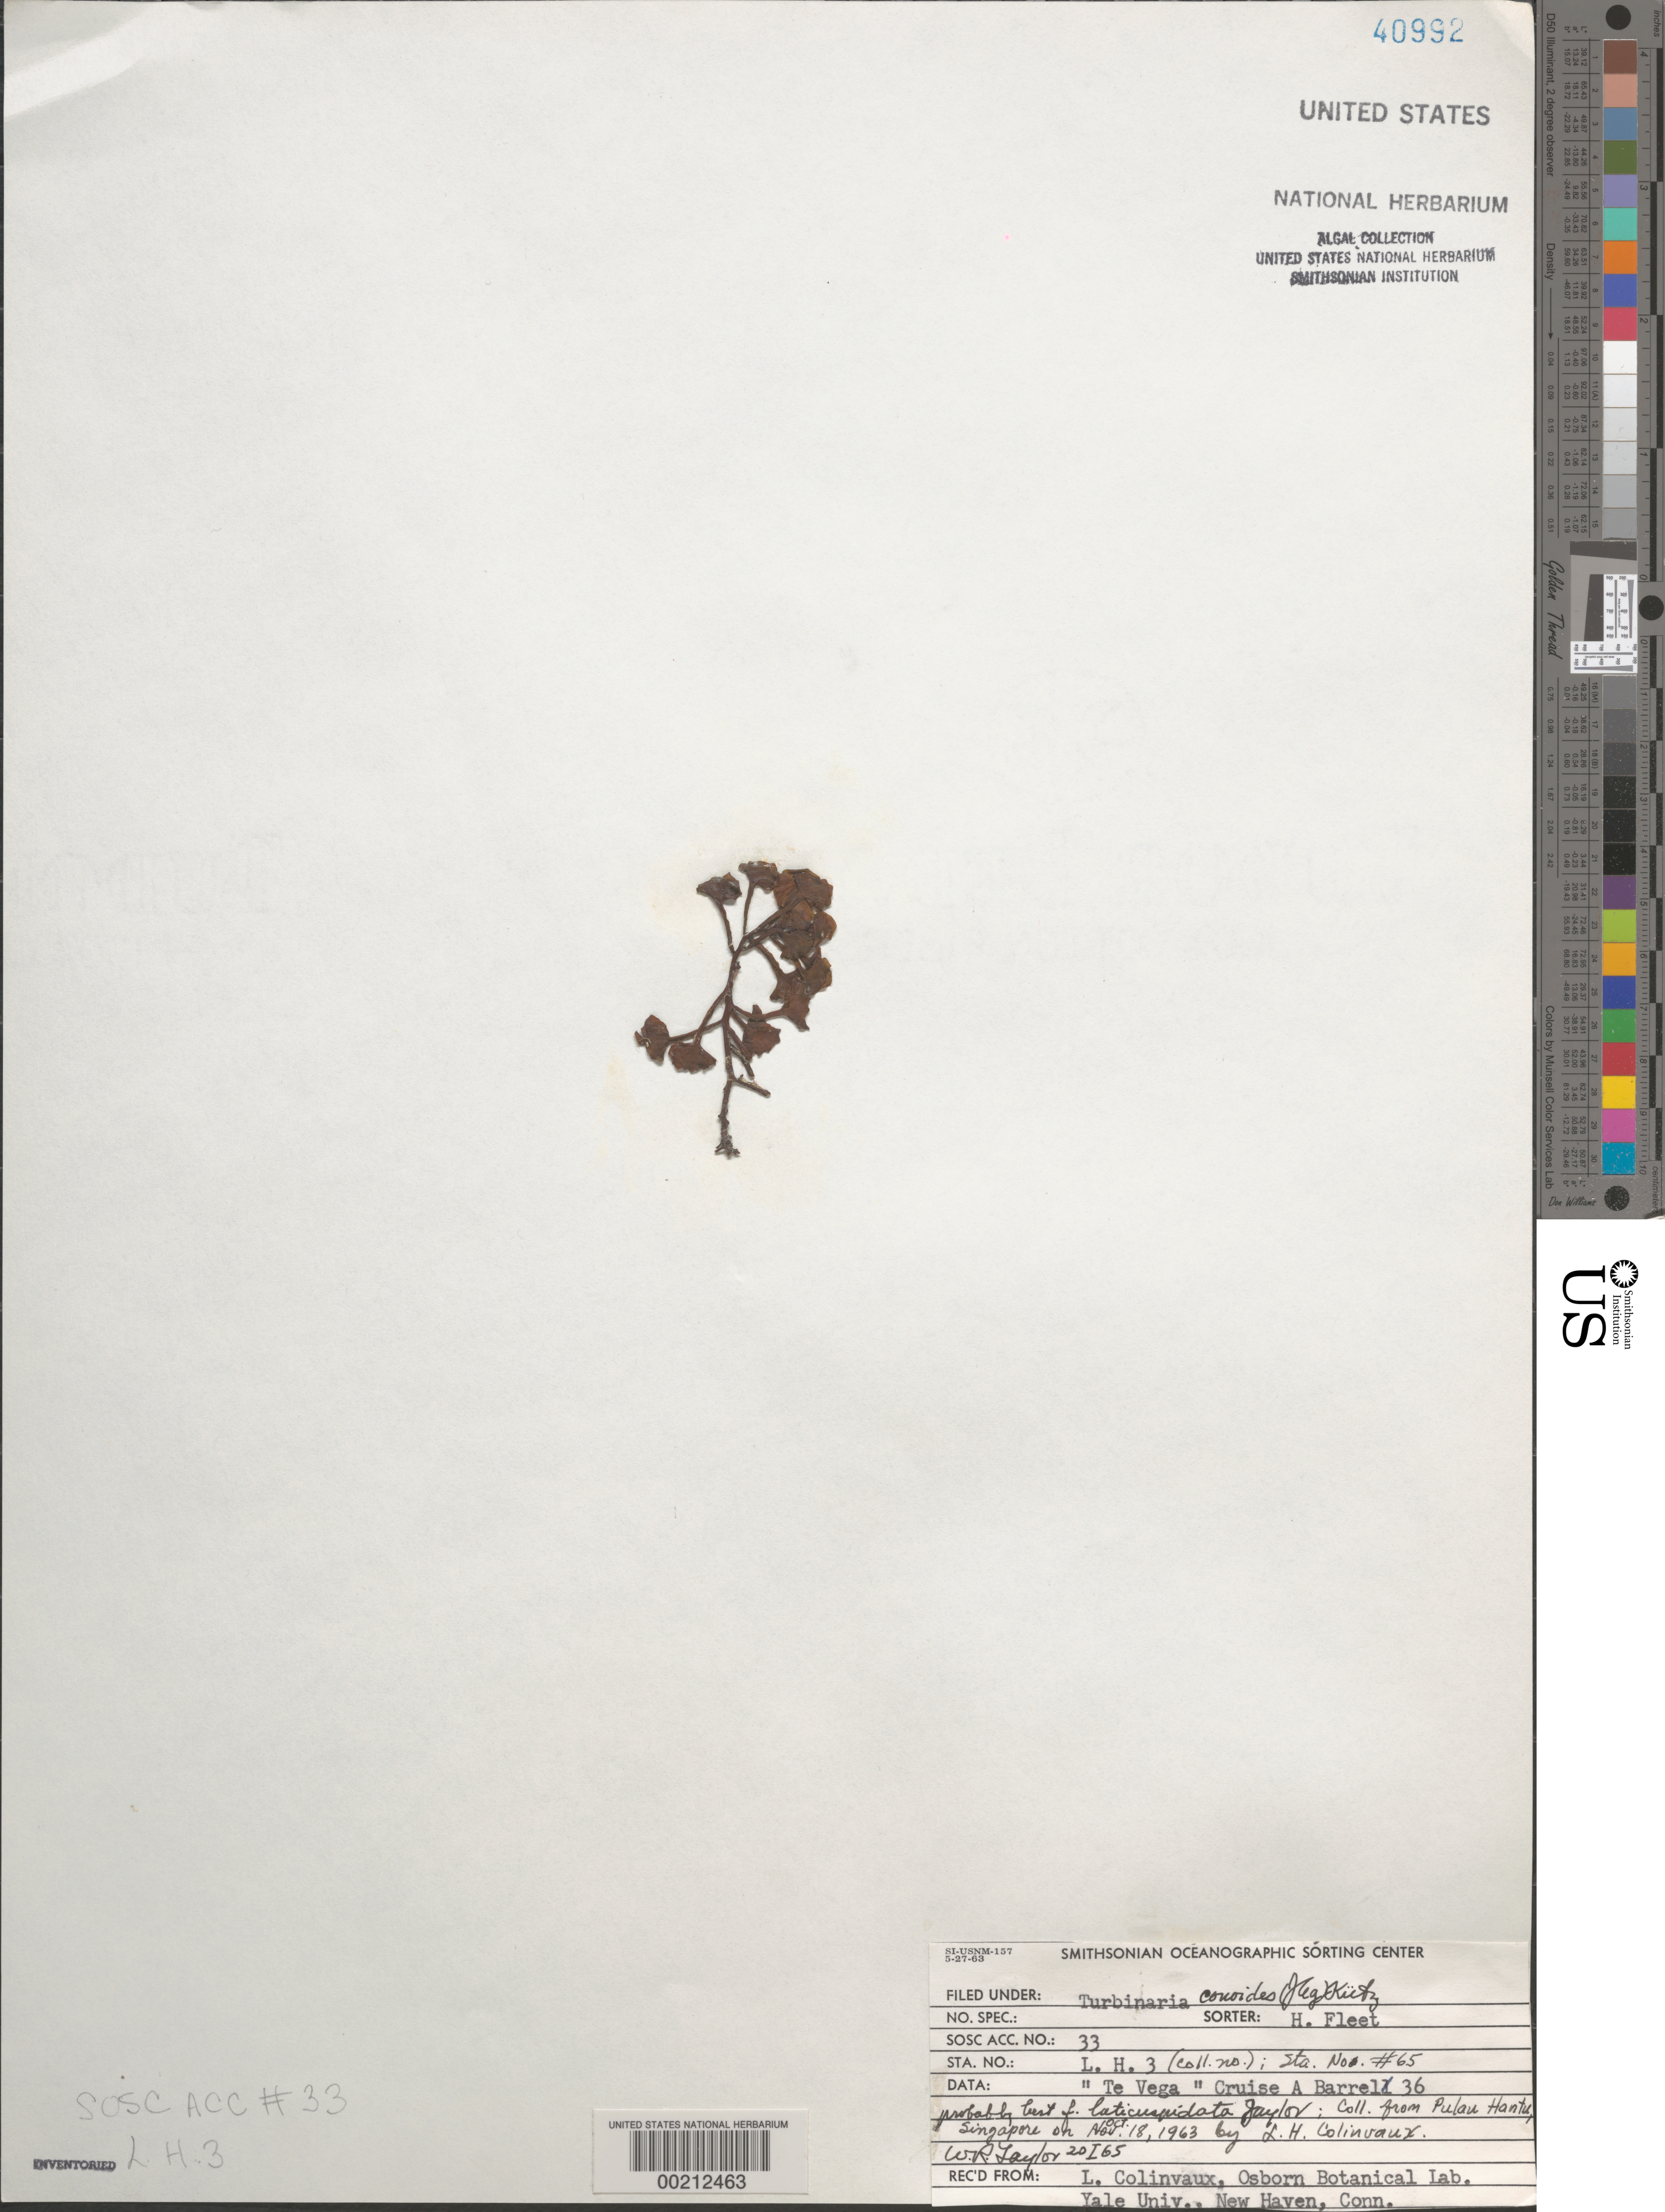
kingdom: Chromista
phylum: Ochrophyta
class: Phaeophyceae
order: Fucales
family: Sargassaceae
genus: Turbinaria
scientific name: Turbinaria conoides f. laticuspidata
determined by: Taylor, William R.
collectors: L. Hillis-Colinvaux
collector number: Lh-3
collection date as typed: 18 Oct 1963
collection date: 1963-10-18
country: Singapore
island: Pulau Hantu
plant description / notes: Te Vega, Cruise A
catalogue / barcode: US 40992